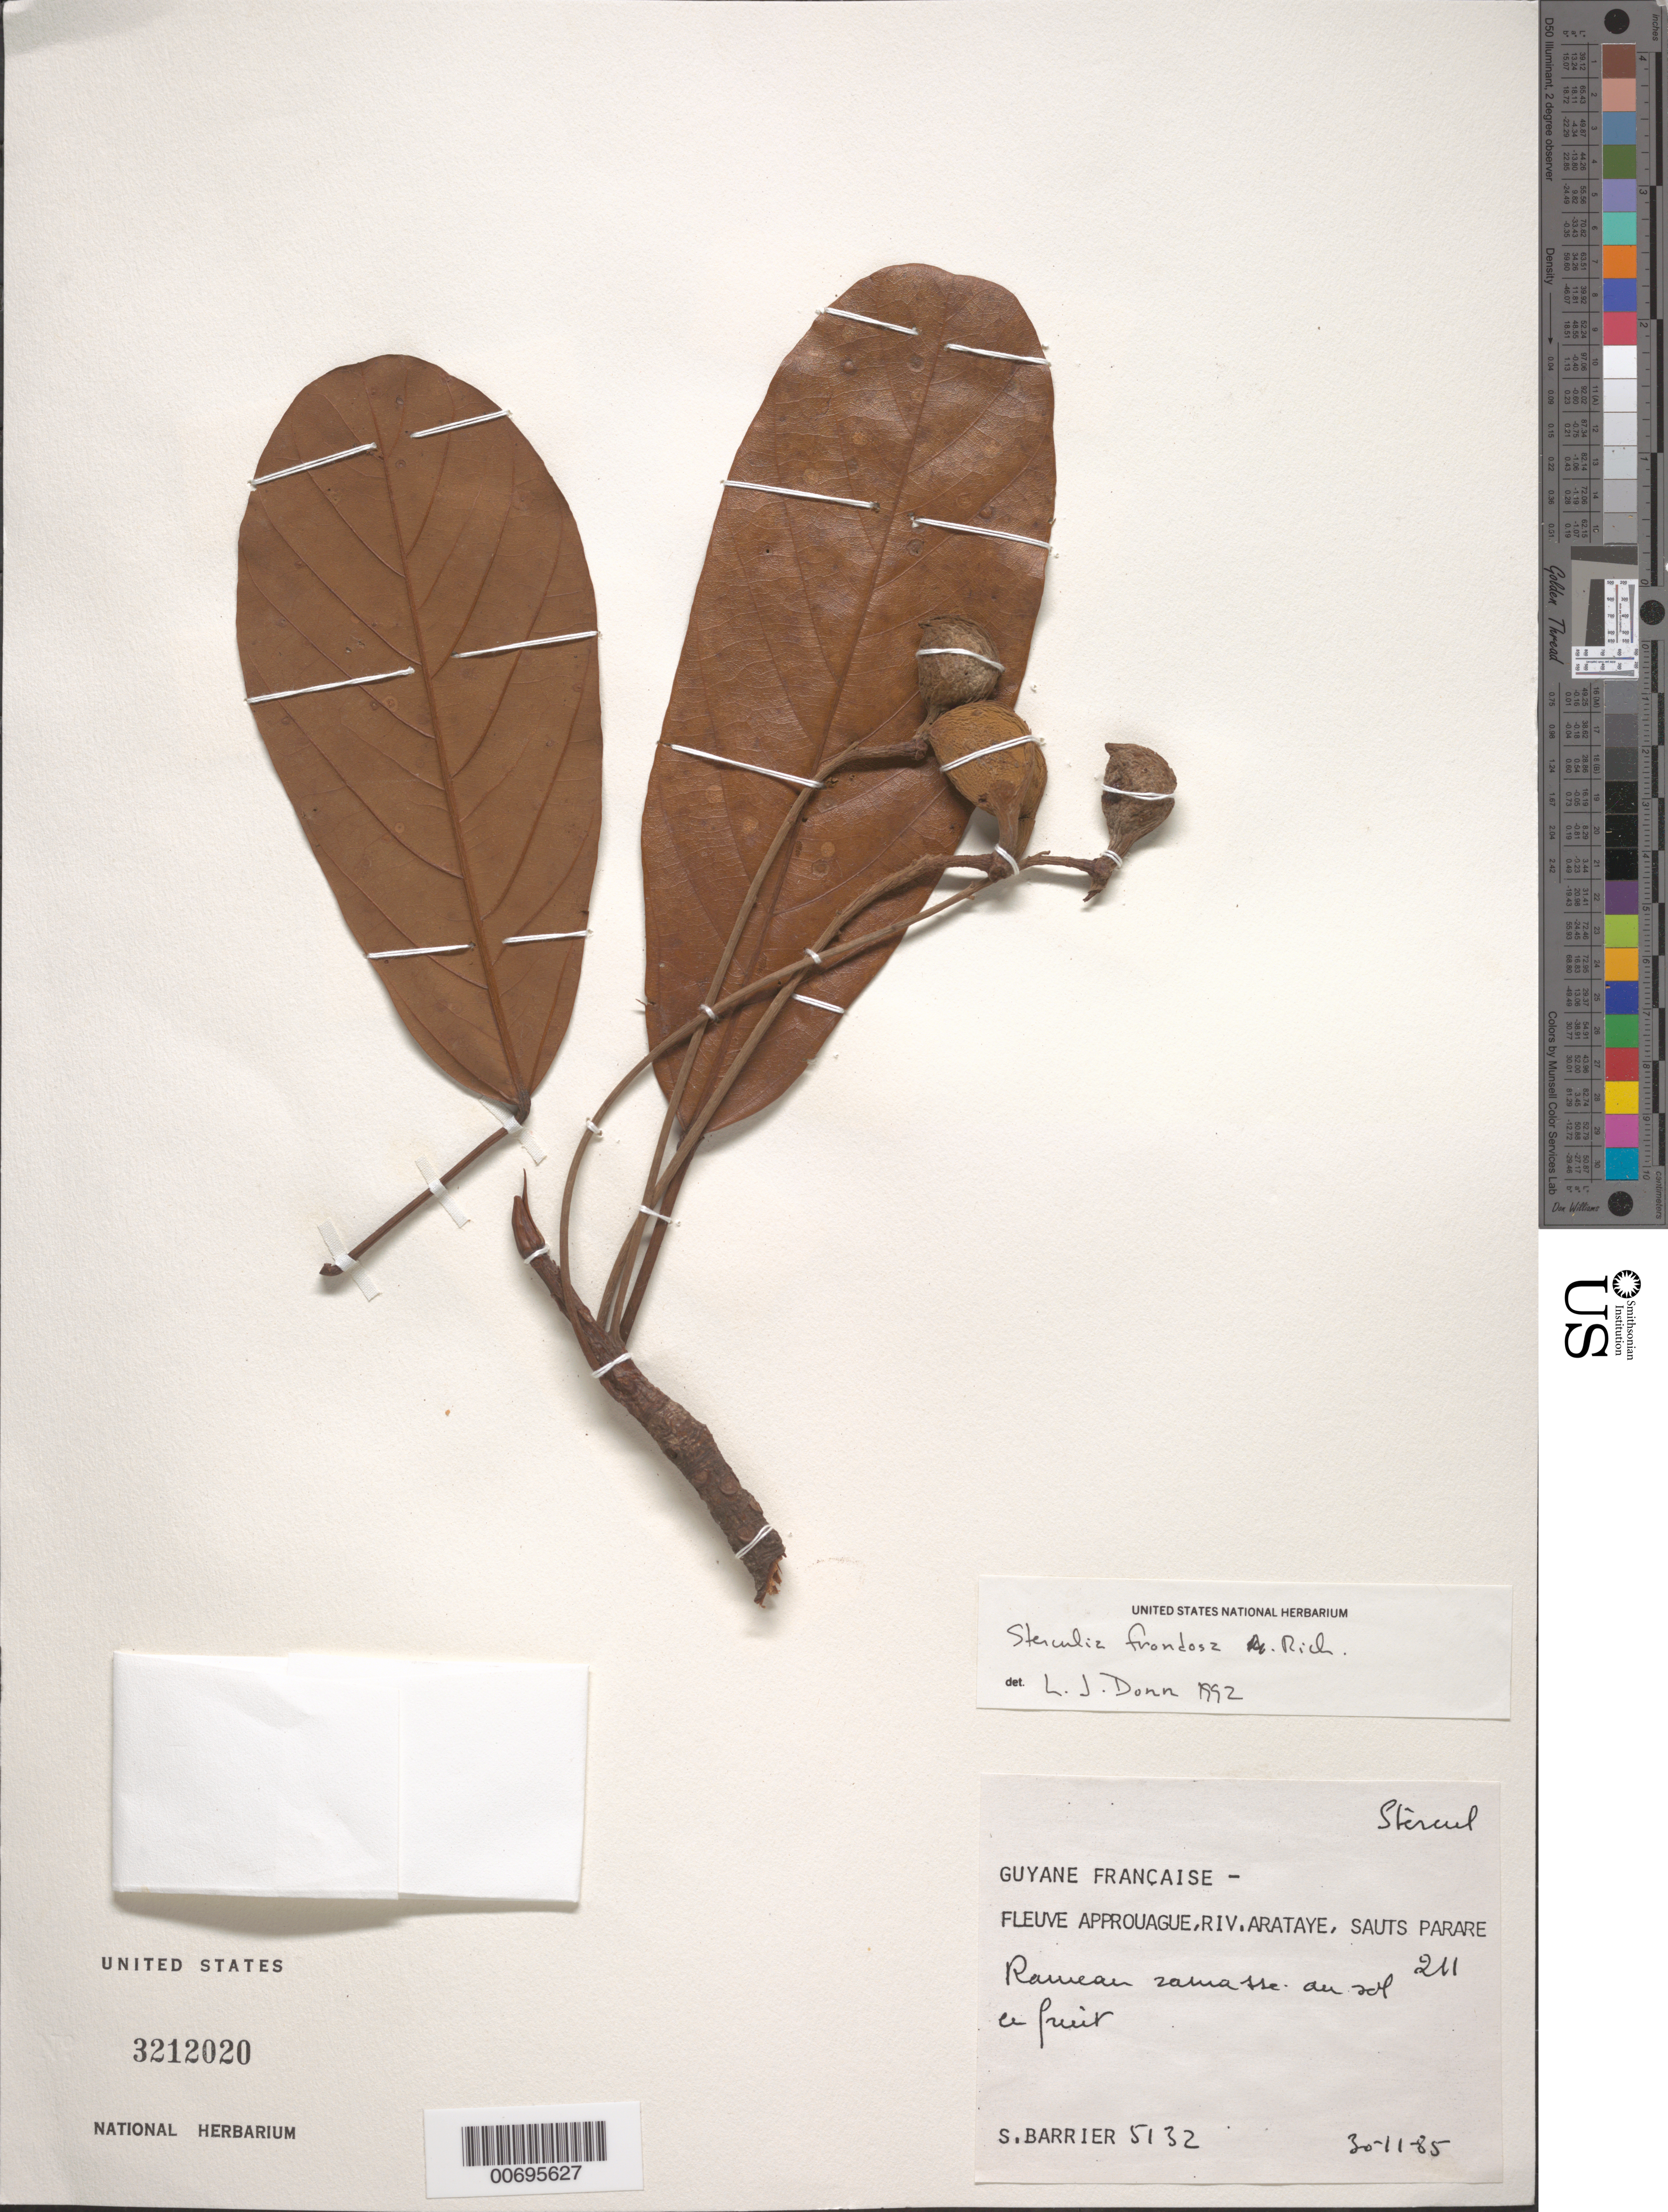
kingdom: Plantae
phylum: Tracheophyta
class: Magnoliopsida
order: Malvales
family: Malvaceae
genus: Sterculia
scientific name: Sterculia frondosa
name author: Rich.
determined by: Dorr, L. J., (BOT), Smithsonian Institution - National Museum of Natural History (UNITED STATES)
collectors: S. Barrier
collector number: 5132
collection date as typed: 30-Nov-85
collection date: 1985-11-30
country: French Guiana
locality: Rivière Arataye, Saut Pararé (rapids) (ca. 20 km upstream from cofluence with Approuague River)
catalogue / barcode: US 3212020